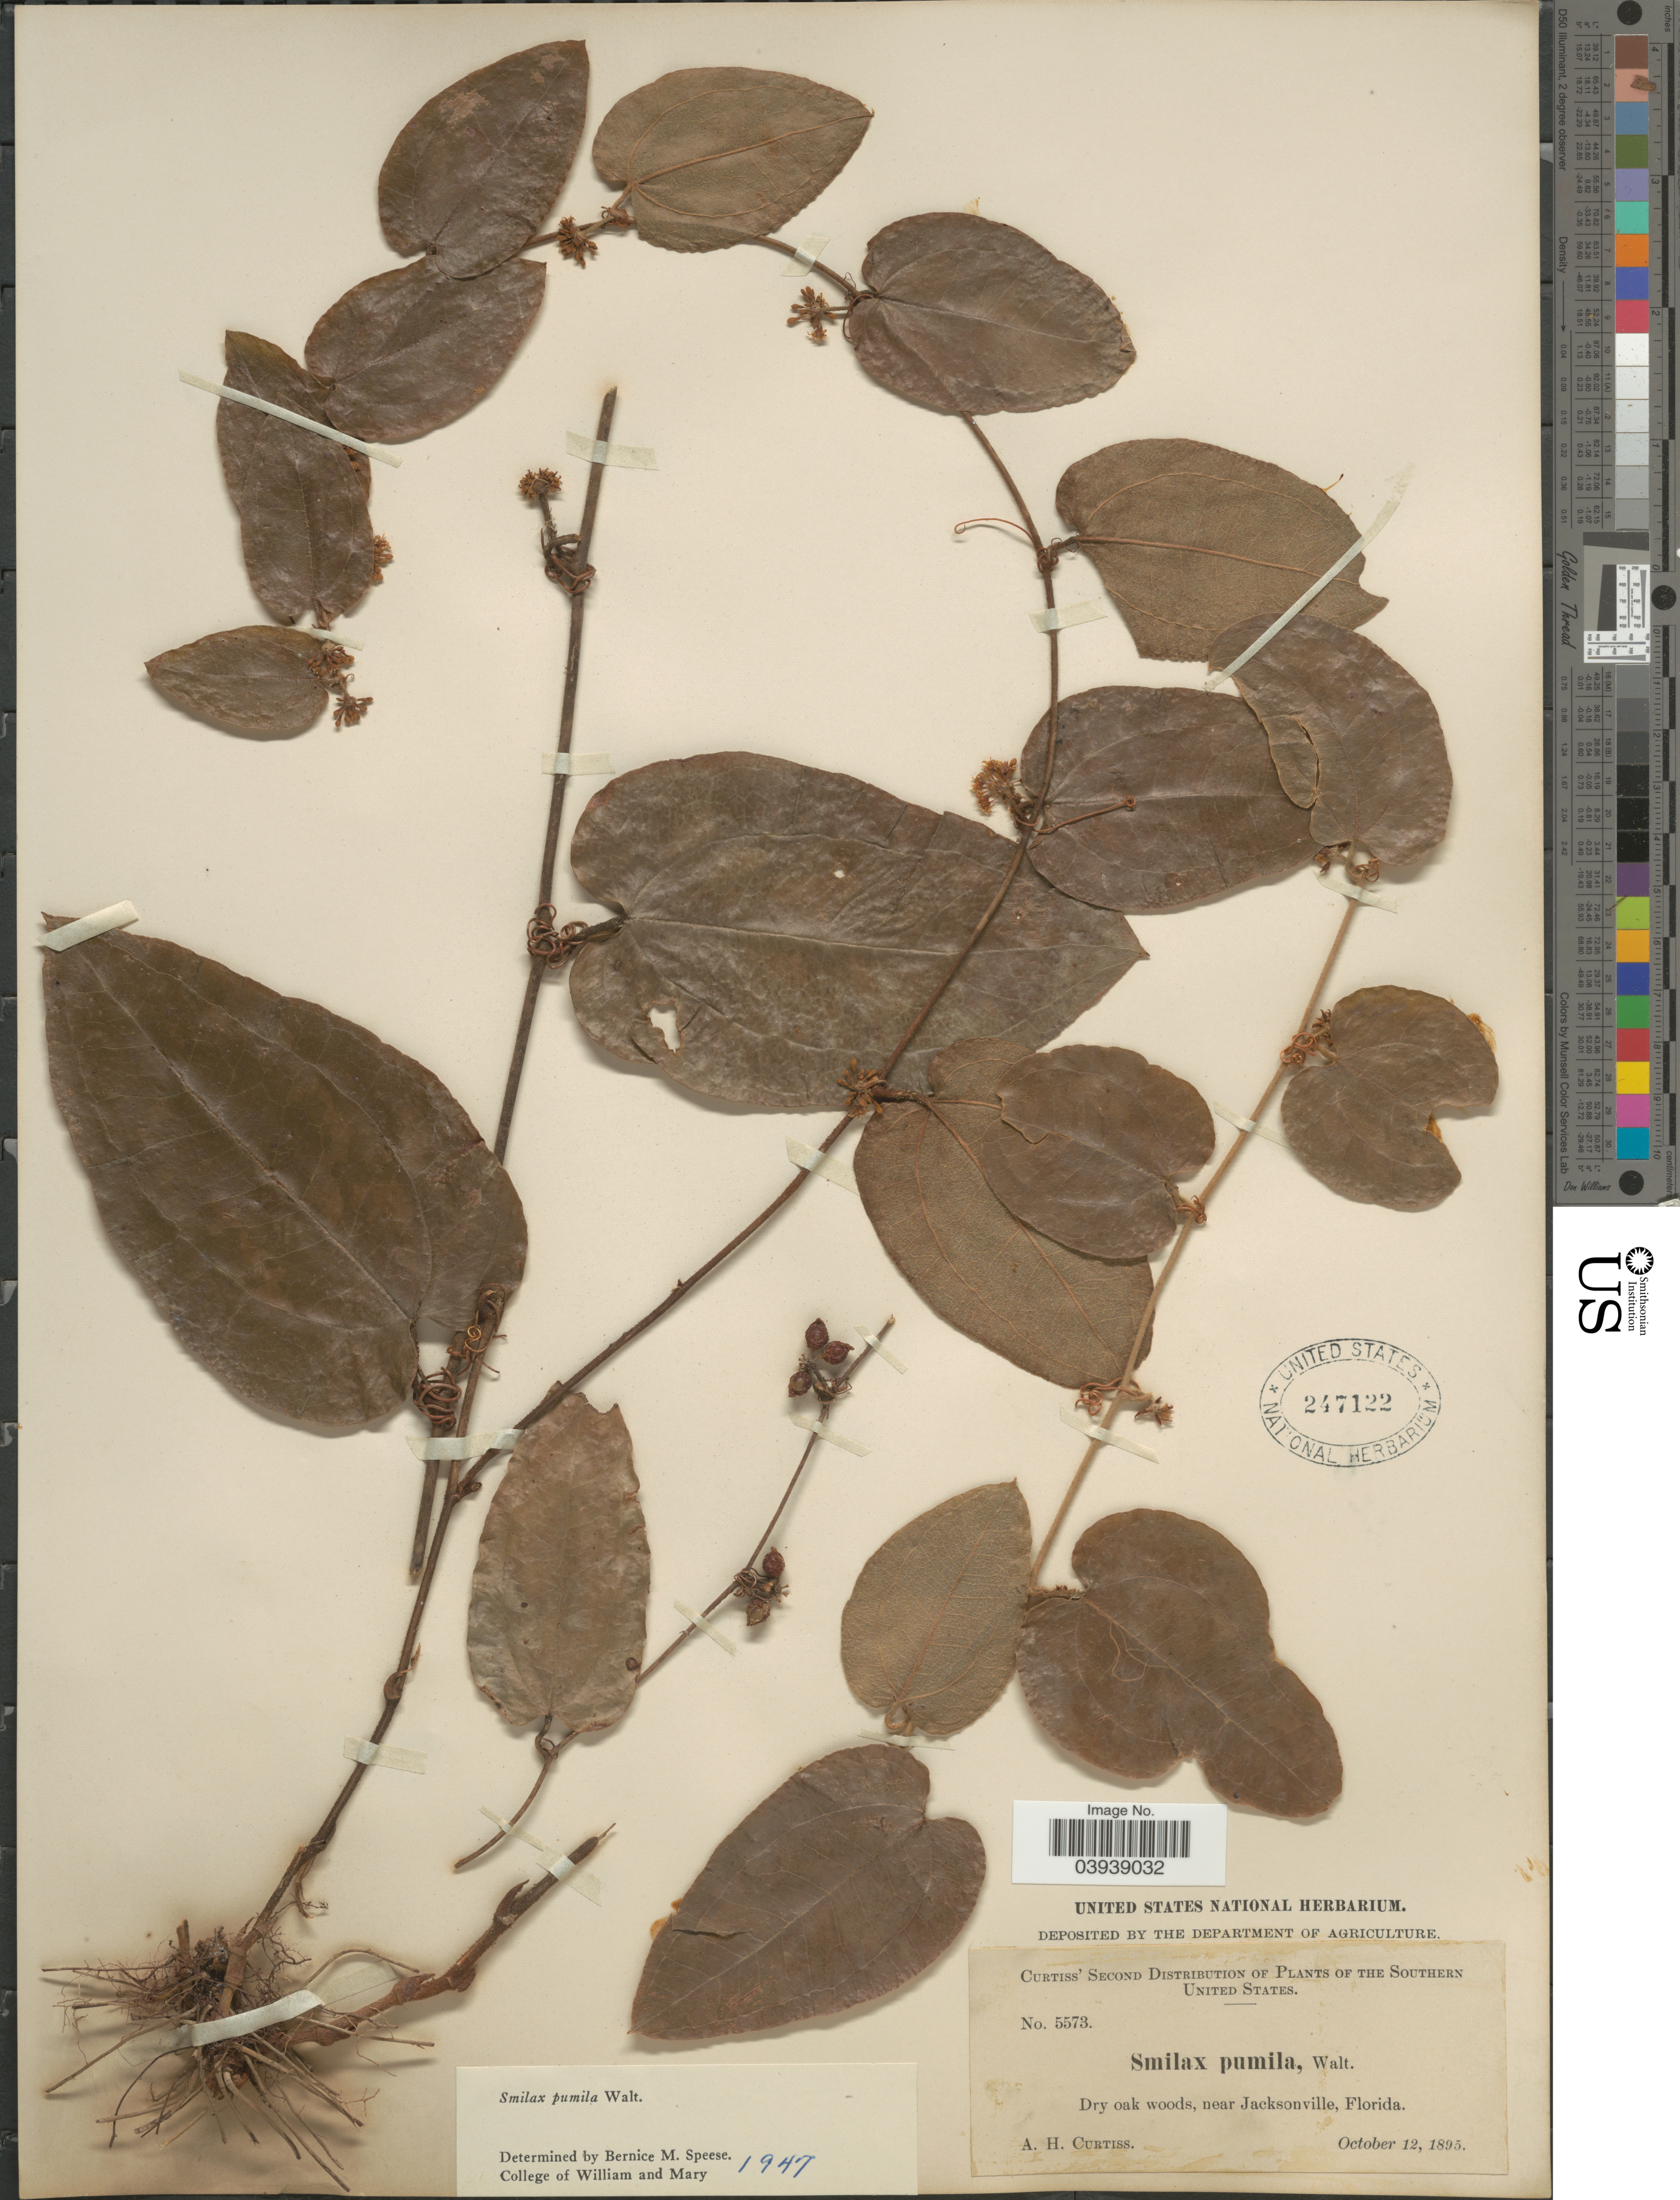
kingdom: Plantae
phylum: Tracheophyta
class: Liliopsida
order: Liliales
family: Smilacaceae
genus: Smilax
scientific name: Smilax pumila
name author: Walter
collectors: A. H. Curtiss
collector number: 5573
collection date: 1895-10-12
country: United States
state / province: Florida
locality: Southern United States. Dry oak woods, near Jacksonville.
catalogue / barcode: US 247122